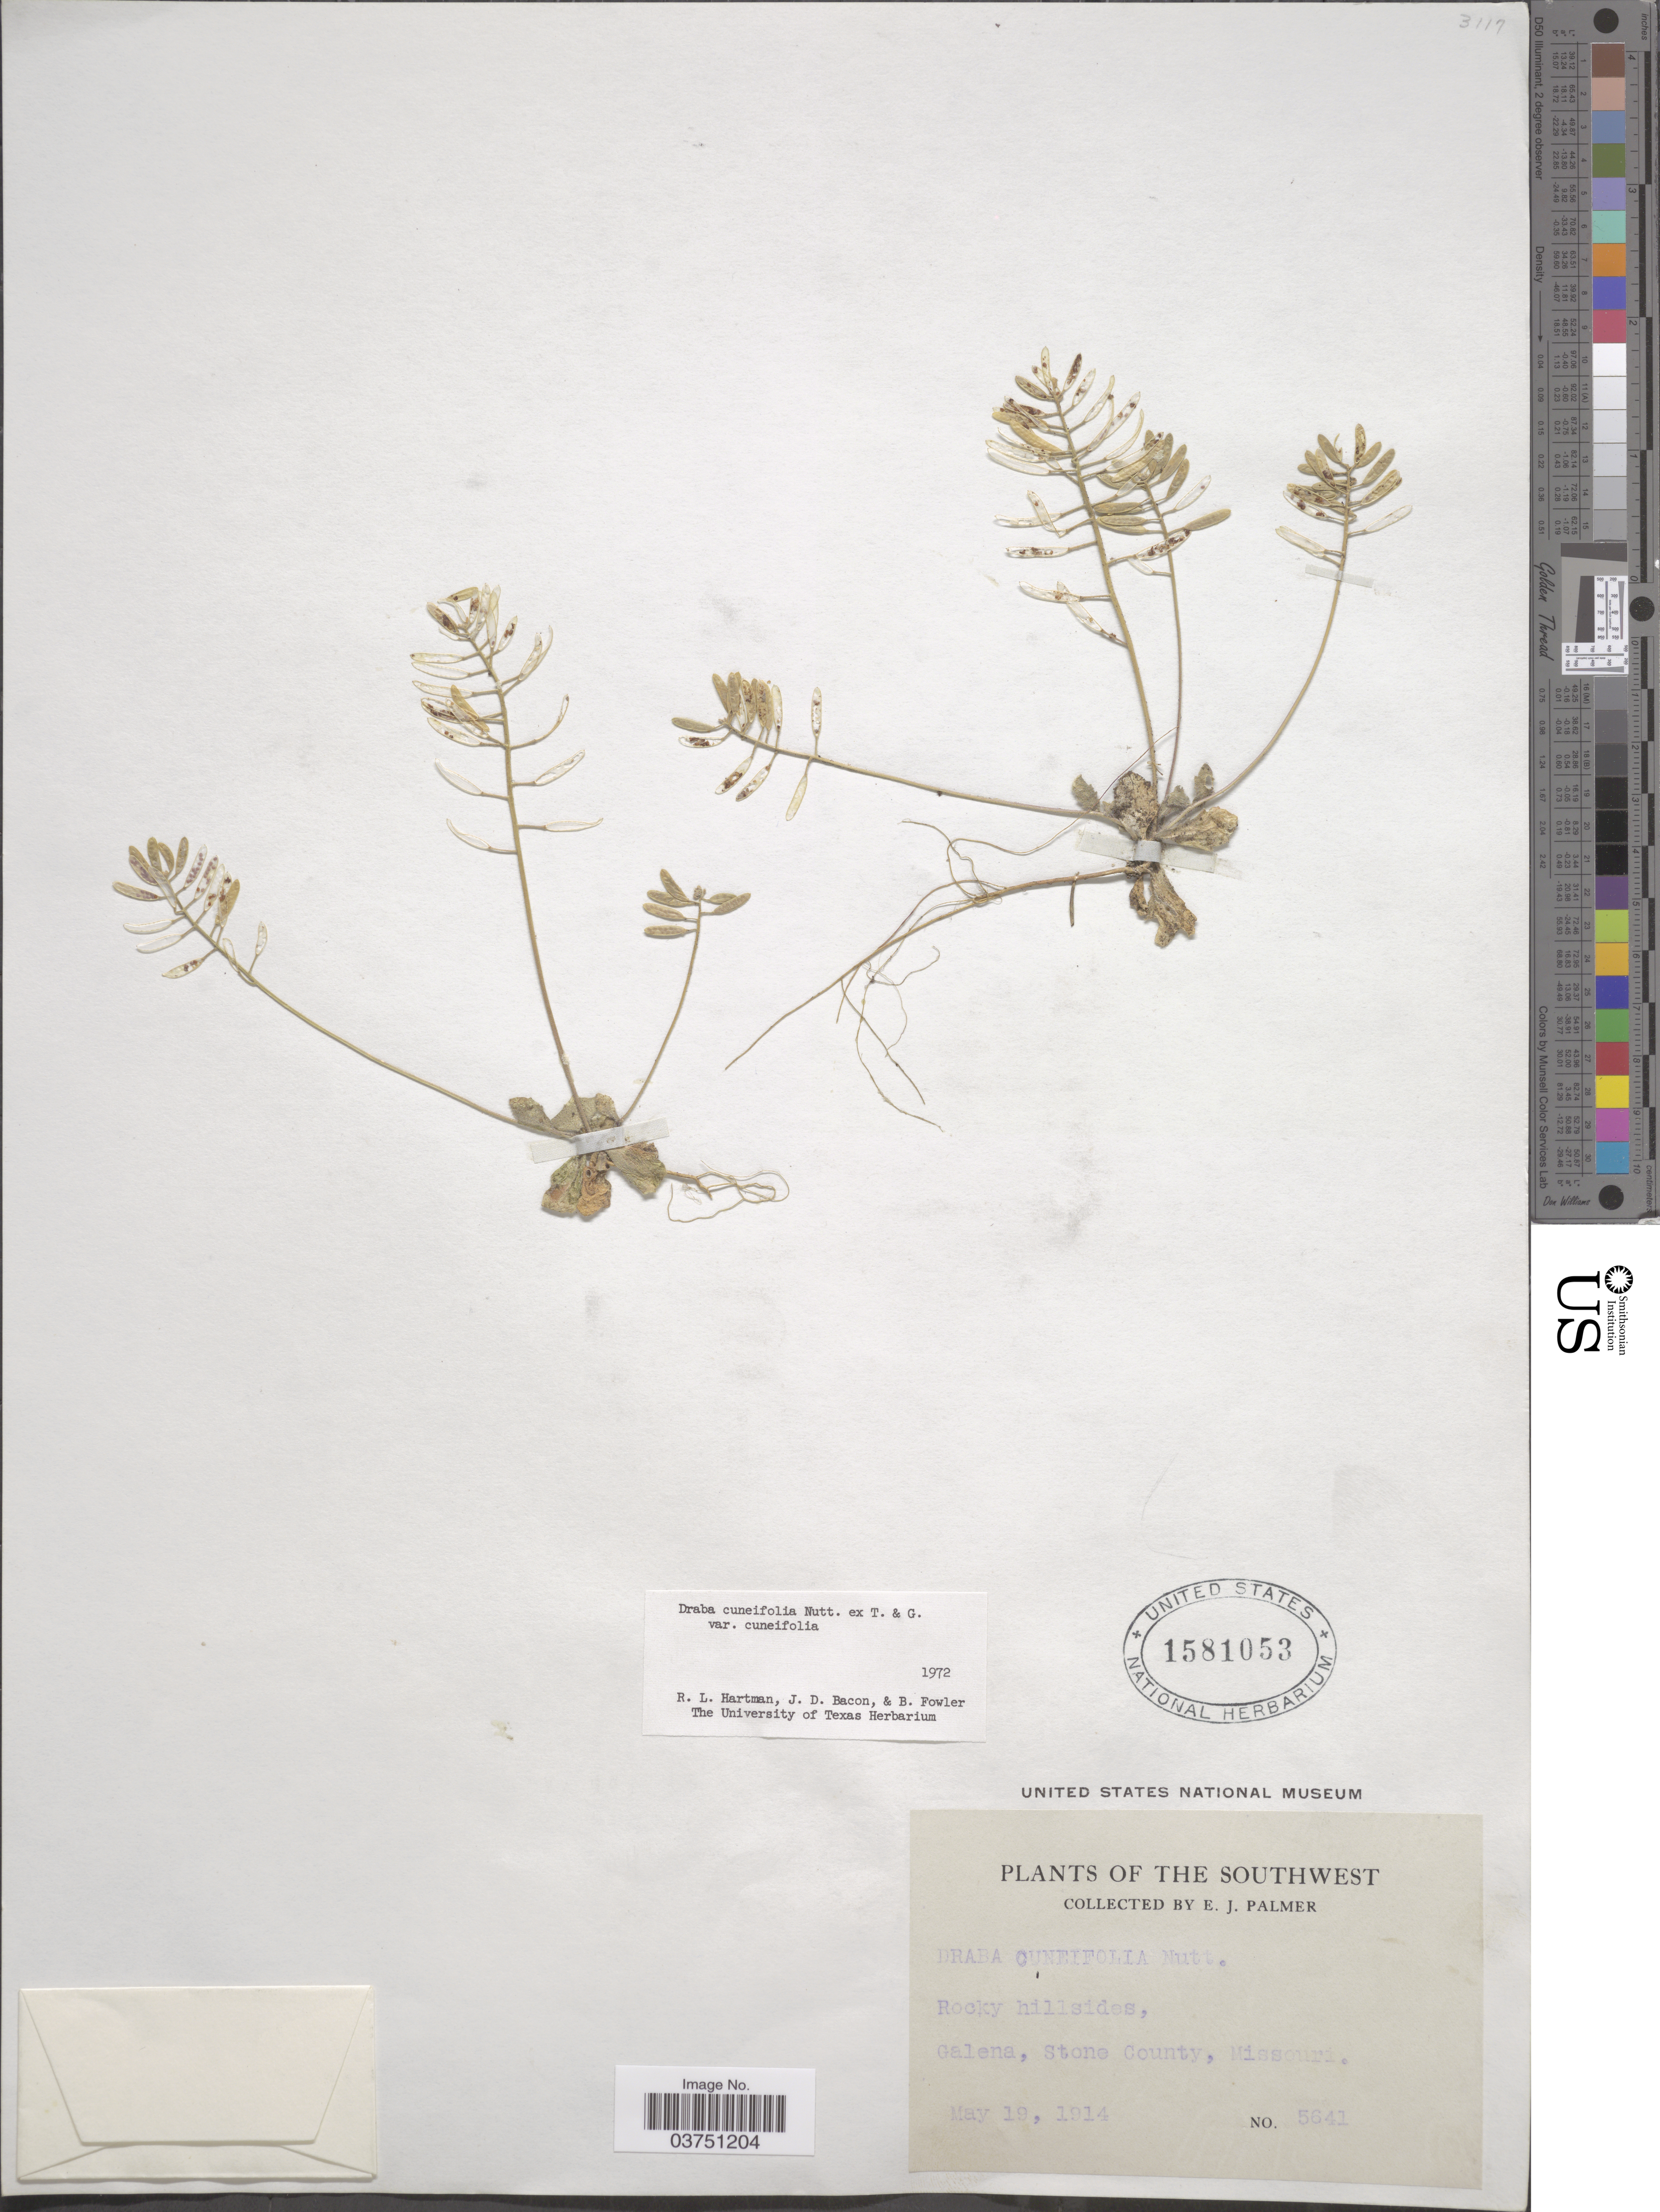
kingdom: Plantae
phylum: Tracheophyta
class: Magnoliopsida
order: Brassicales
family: Brassicaceae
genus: Draba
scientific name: Draba cuneifolia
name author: Nutt.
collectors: E. J. Palmer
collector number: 5641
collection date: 1914-05-19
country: United States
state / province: Missouri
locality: The Southwest; Galena, Stone County.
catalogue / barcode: US 1581053